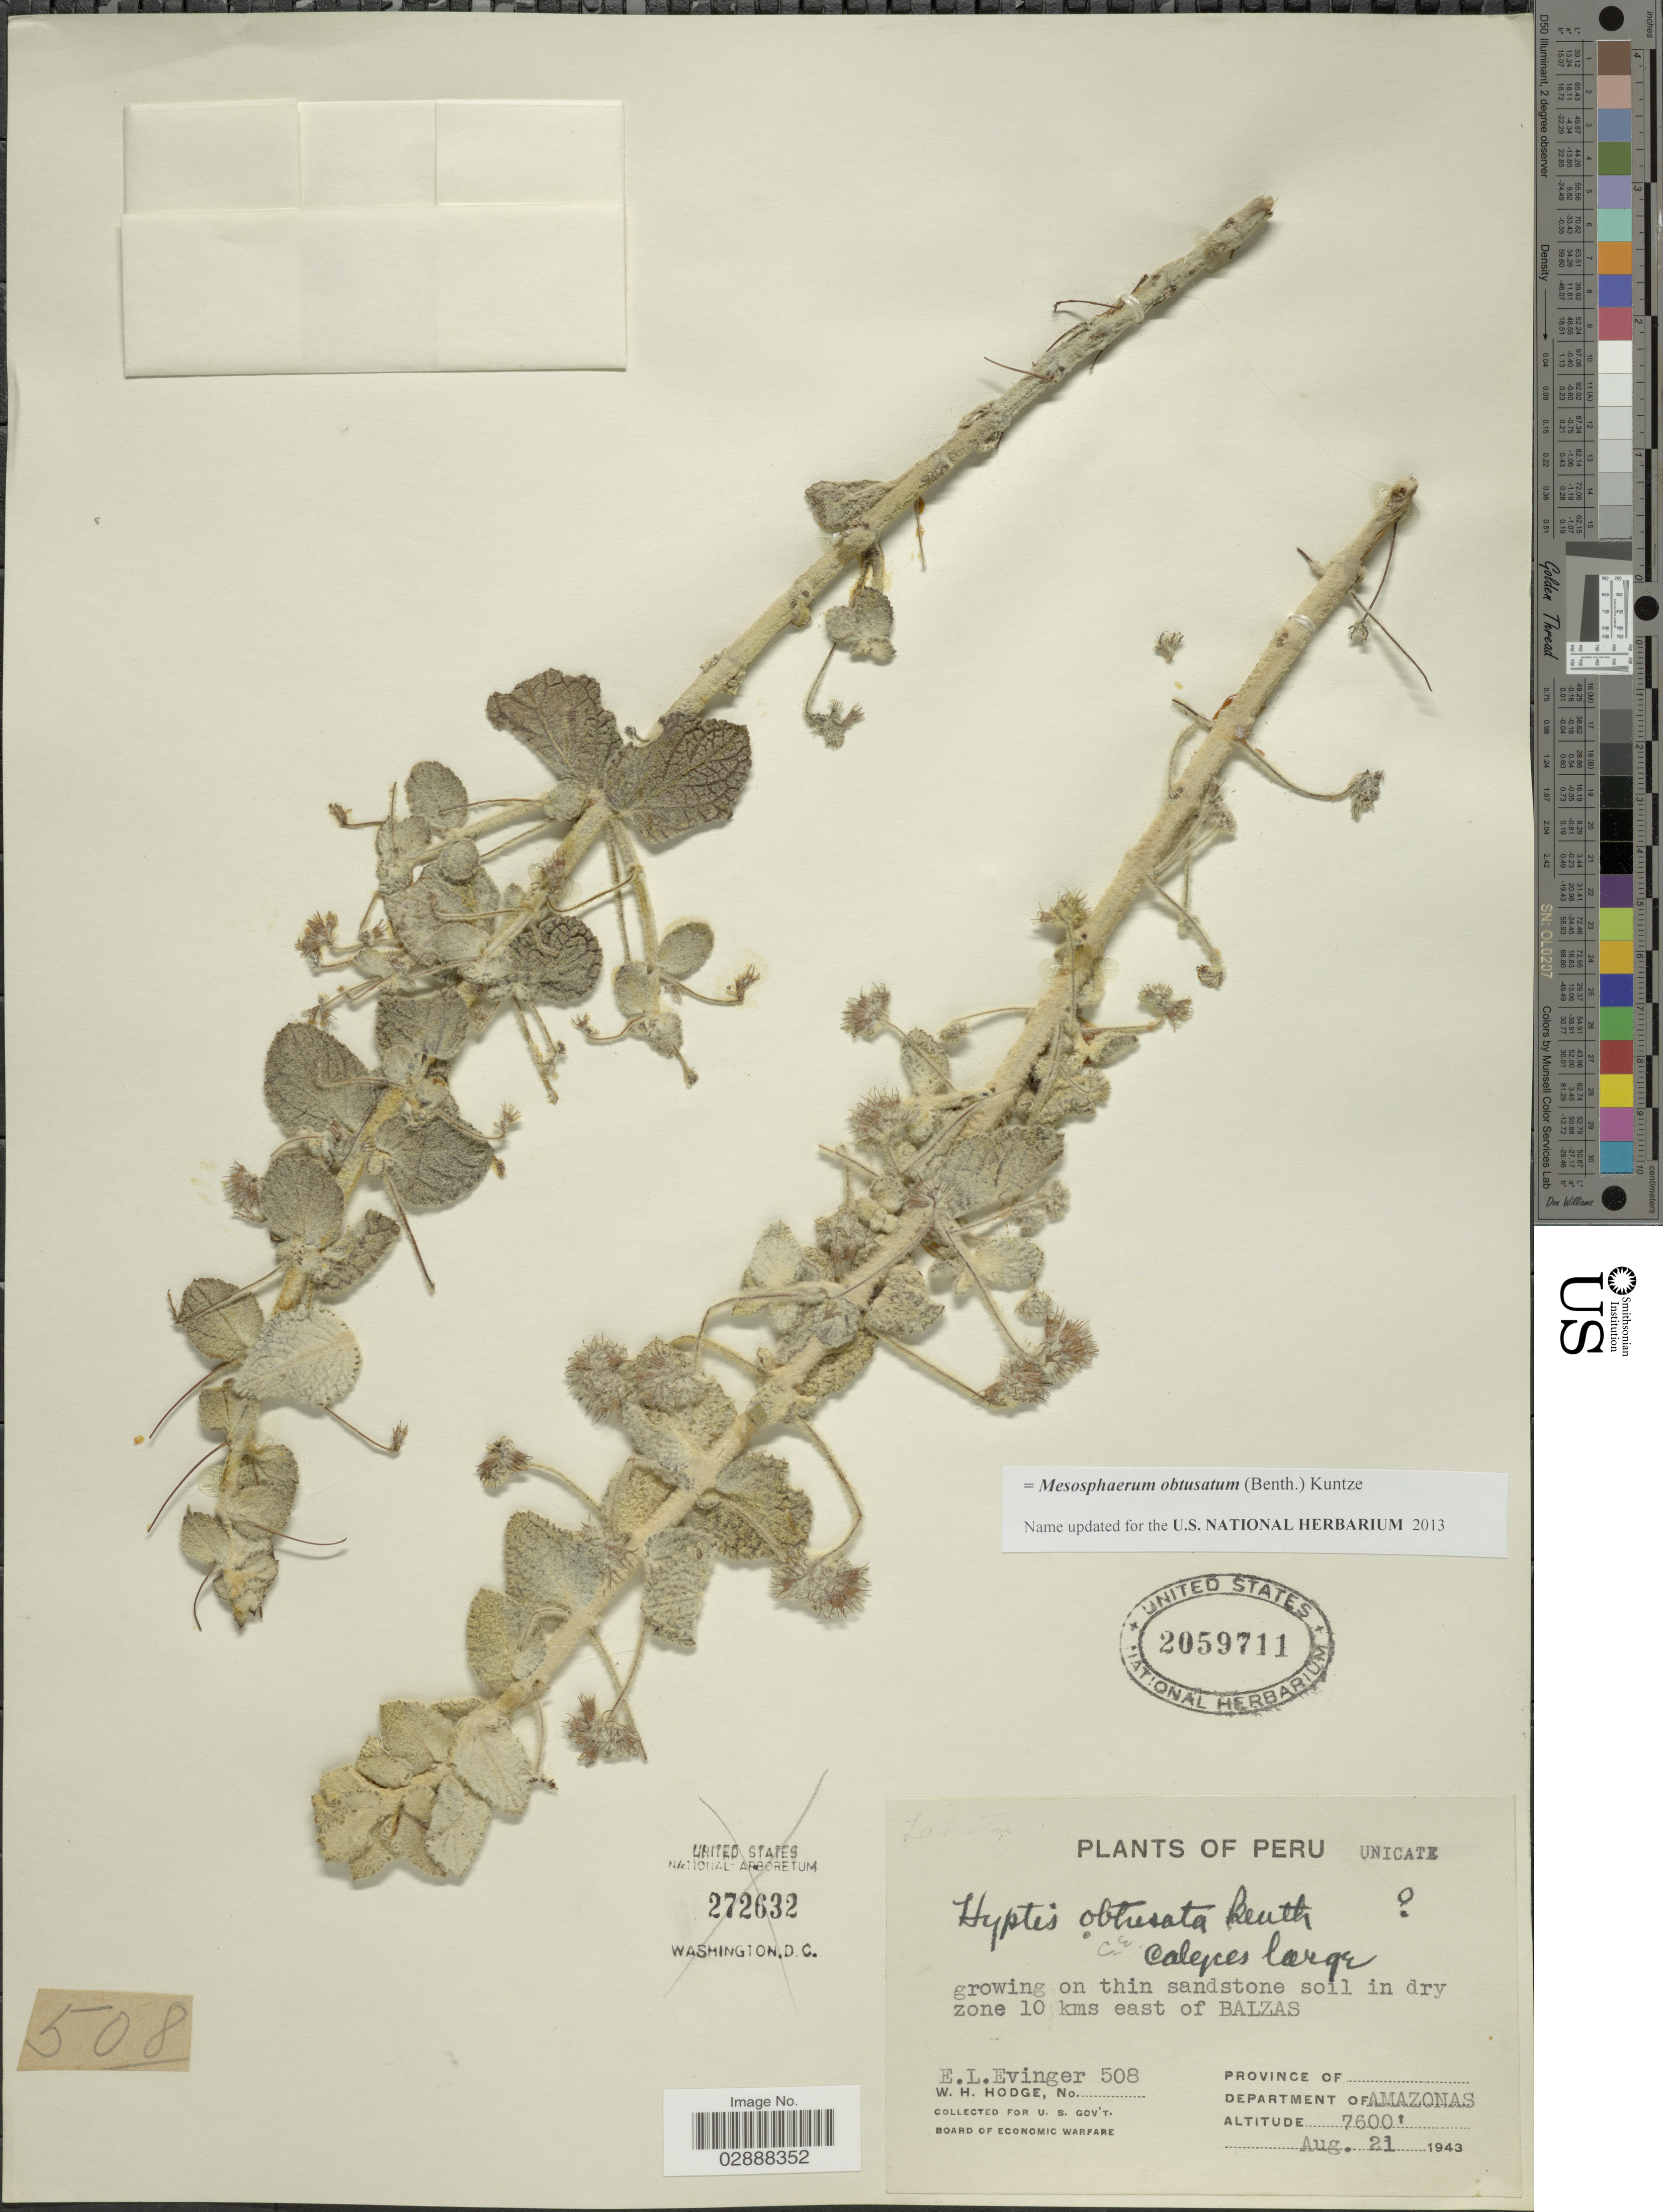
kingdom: Plantae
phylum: Tracheophyta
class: Magnoliopsida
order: Lamiales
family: Lamiaceae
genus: Mesosphaerum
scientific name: Mesosphaerum obtusatum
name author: (Benth.) Kuntze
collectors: E. Evinger & W. Hodge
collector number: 508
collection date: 1943-08-21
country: Peru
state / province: Amazonas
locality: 10 kms east of Balzas. Department Amazonas.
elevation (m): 2316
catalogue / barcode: US 2059711